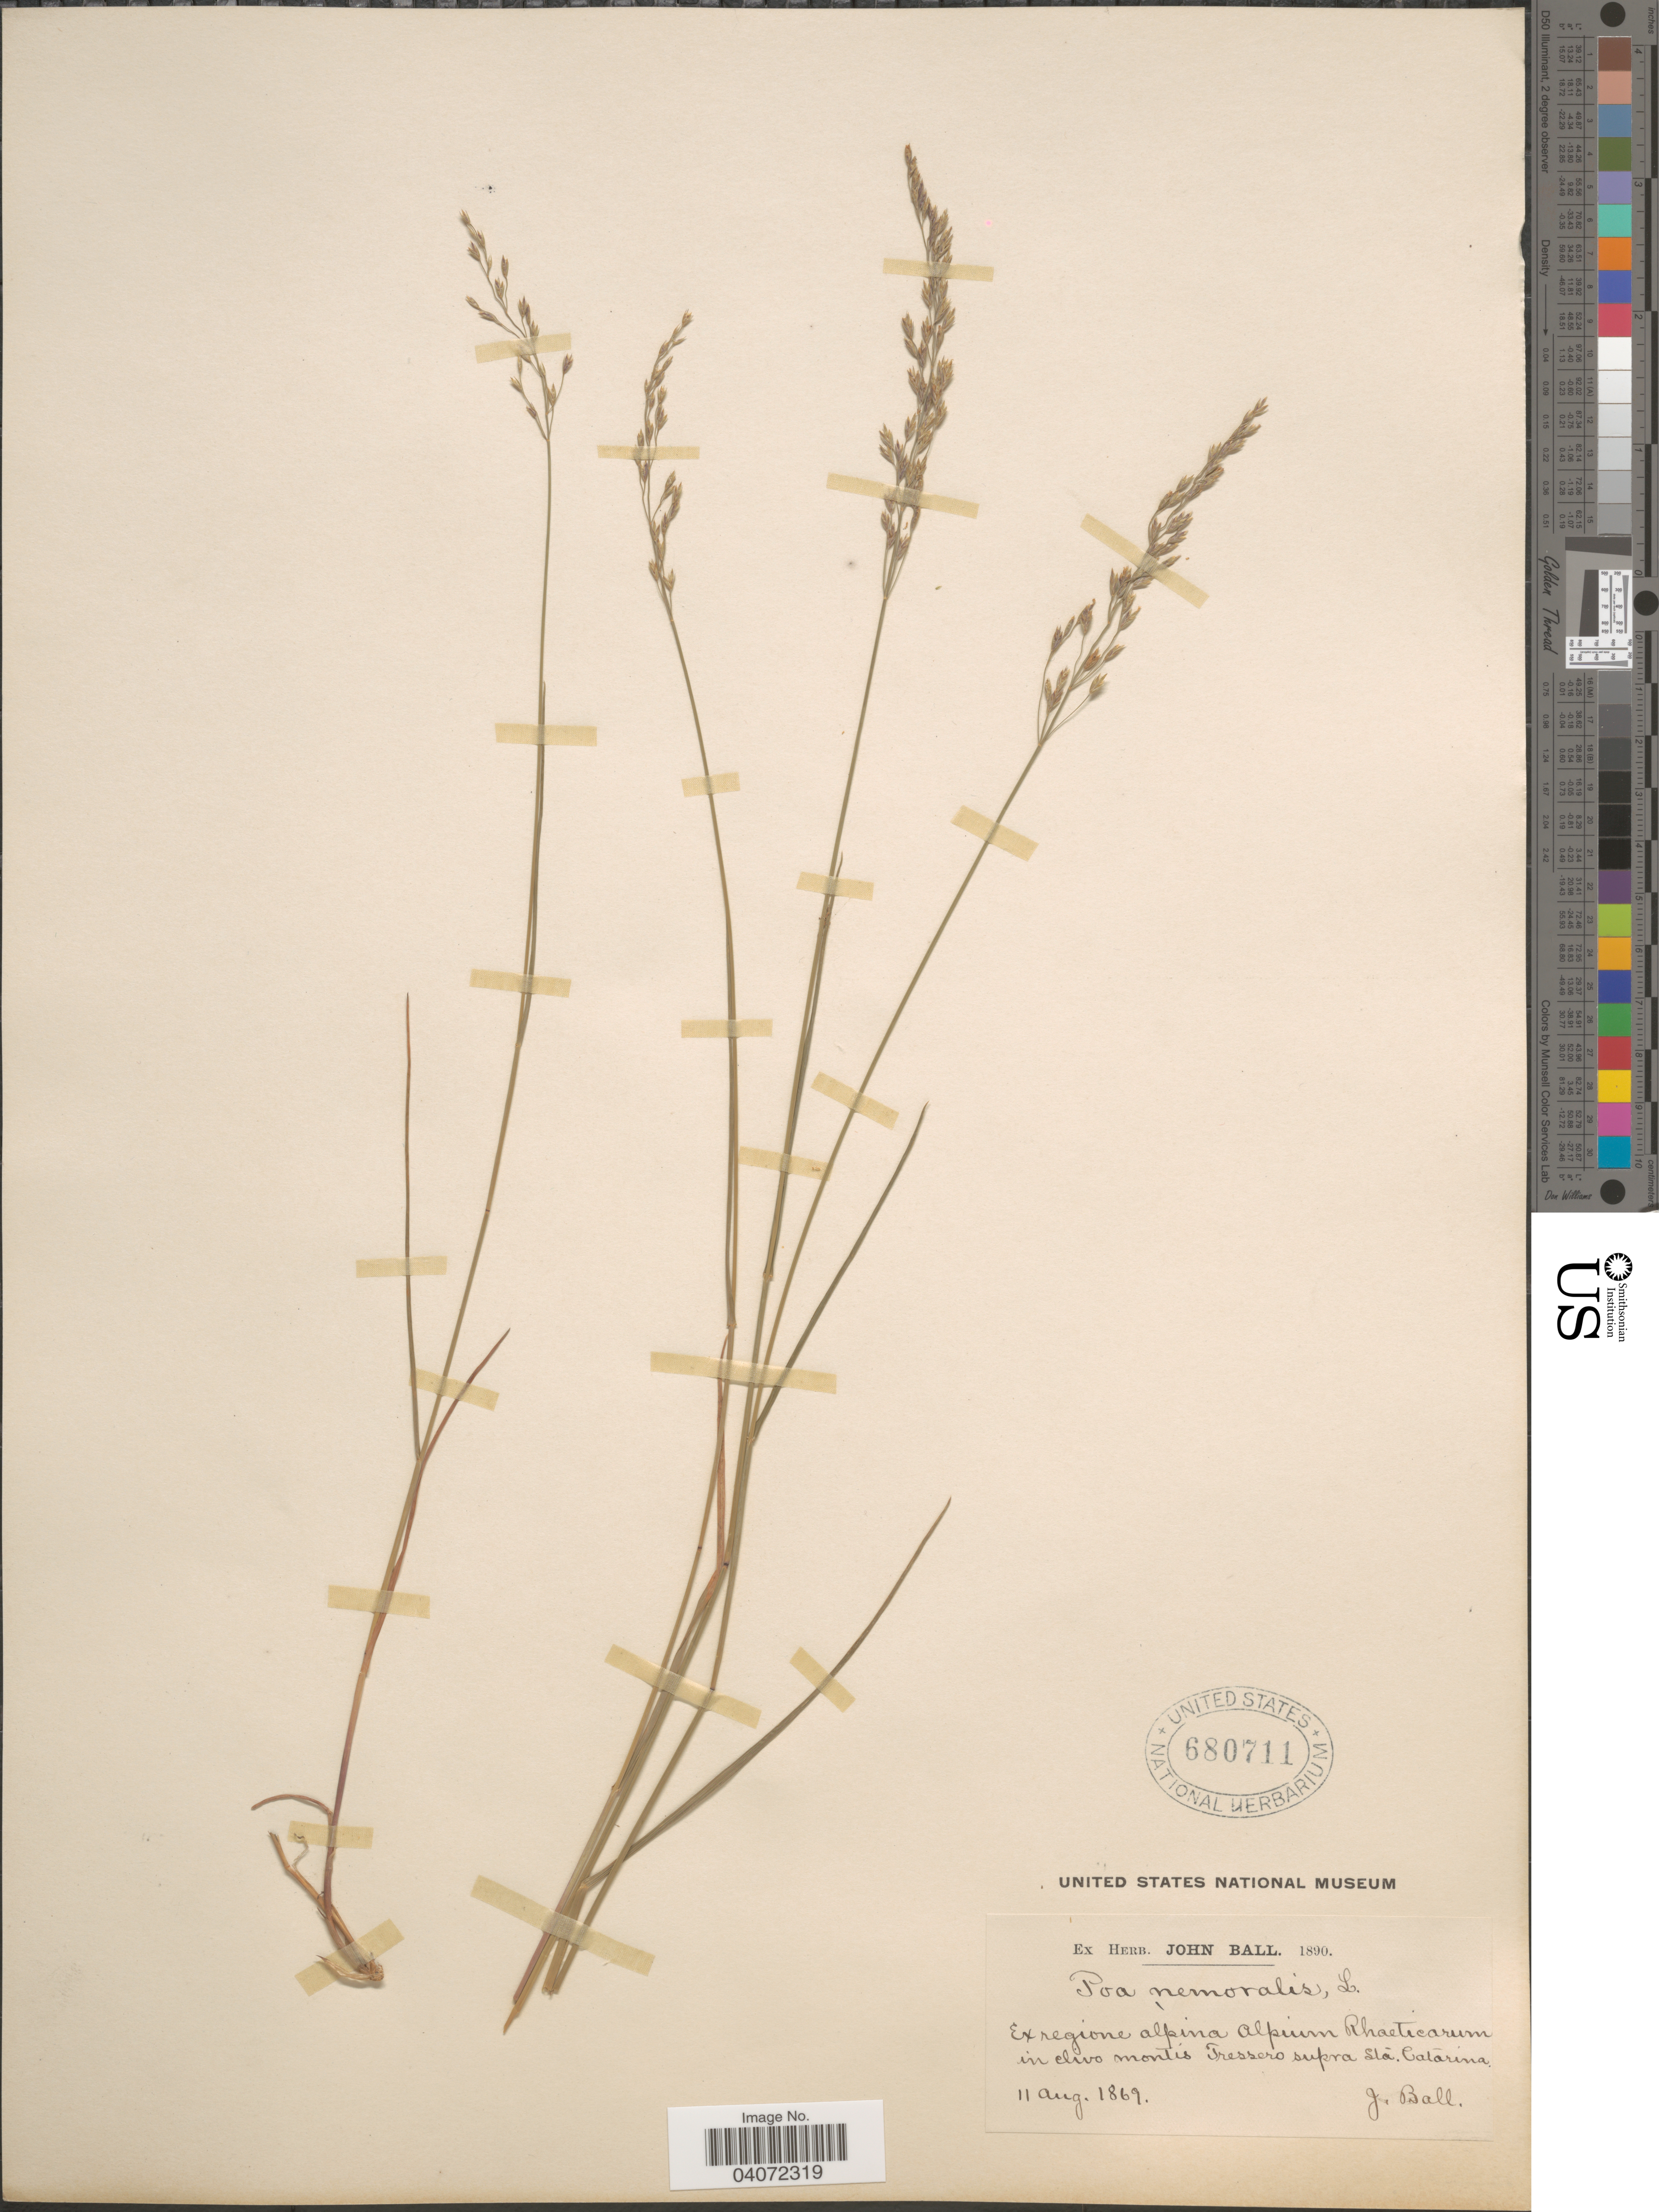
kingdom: Plantae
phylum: Tracheophyta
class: Liliopsida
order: Poales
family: Poaceae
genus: Poa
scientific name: Poa nemoralis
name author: L.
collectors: J. Ball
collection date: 1869-08-11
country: Italy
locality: Ex regione alpina Alpium Rhaeticarum in clivo montis Tressero supra Sta. Catarina.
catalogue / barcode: US 680711